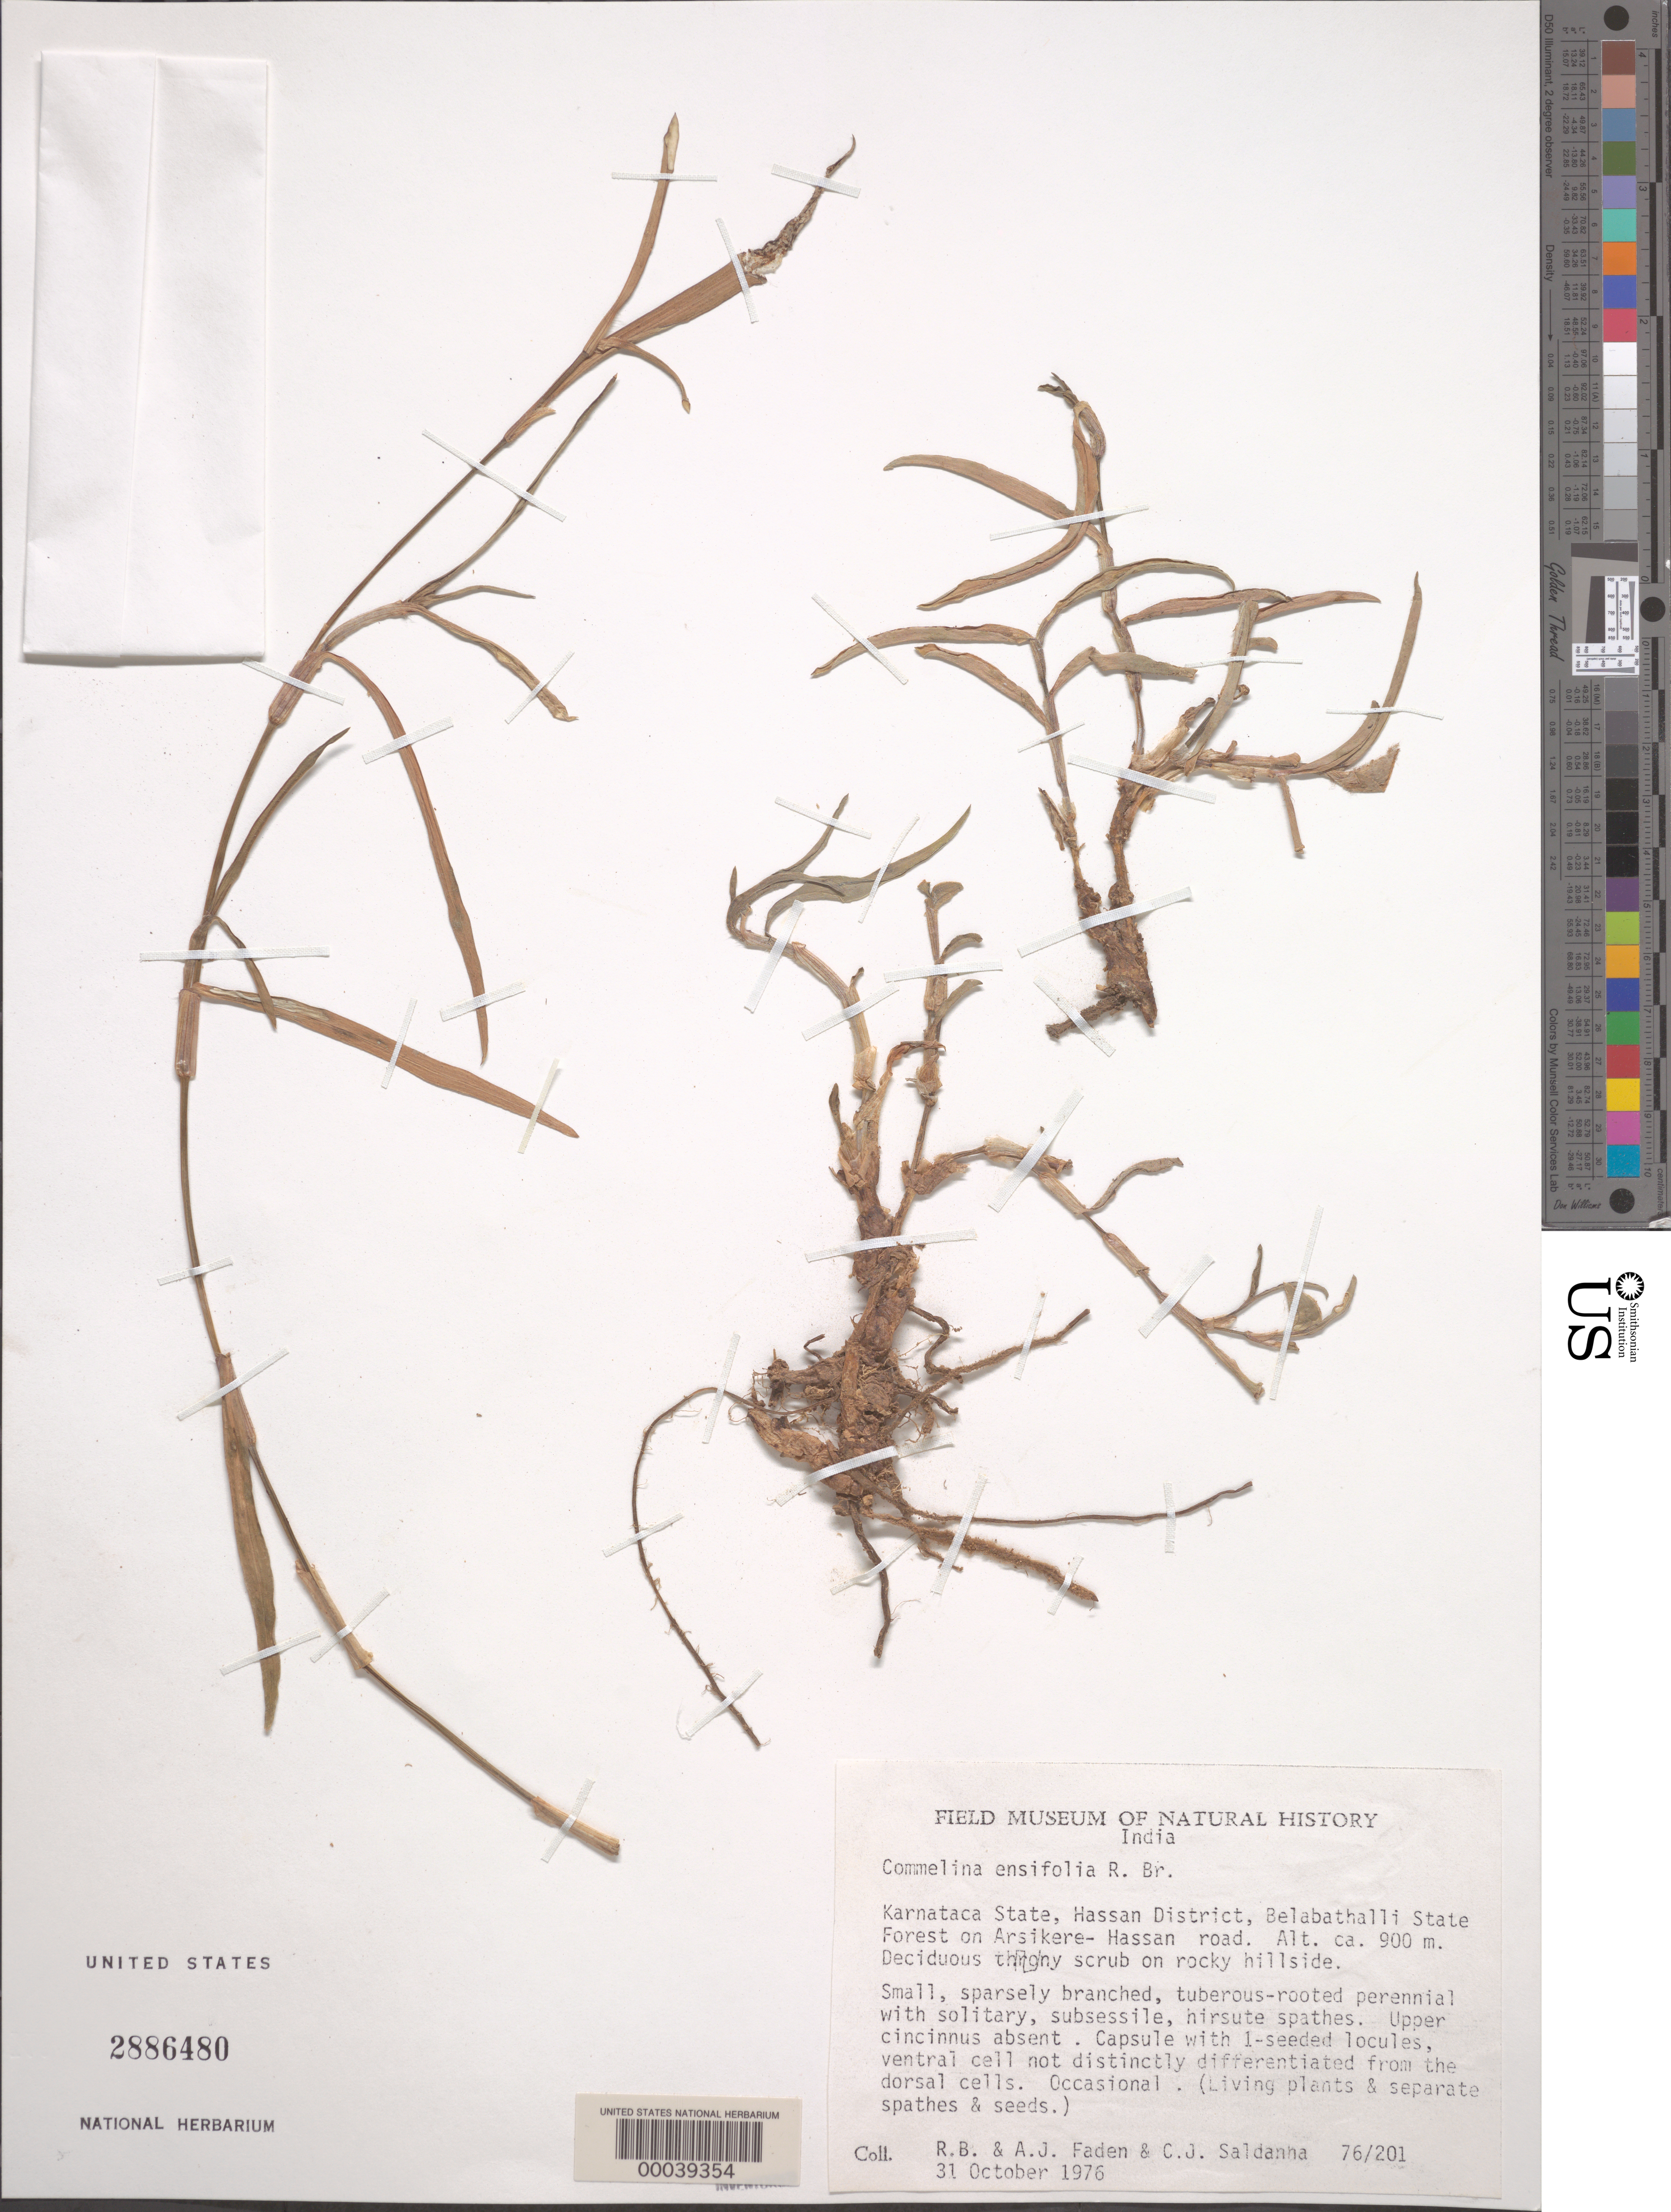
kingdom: Plantae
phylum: Tracheophyta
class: Liliopsida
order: Commelinales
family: Commelinaceae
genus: Commelina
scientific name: Commelina ensifolia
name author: R. Br.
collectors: R. B. Faden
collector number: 76/201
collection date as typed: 31 Oct 1976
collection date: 1976-10-31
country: India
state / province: Karnataka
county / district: Hassan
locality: Belebathalli state forest, mysore state [mysore state = karnataka.]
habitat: Deciduous thorny scrub on rocky hillside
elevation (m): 900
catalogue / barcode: US 2886480